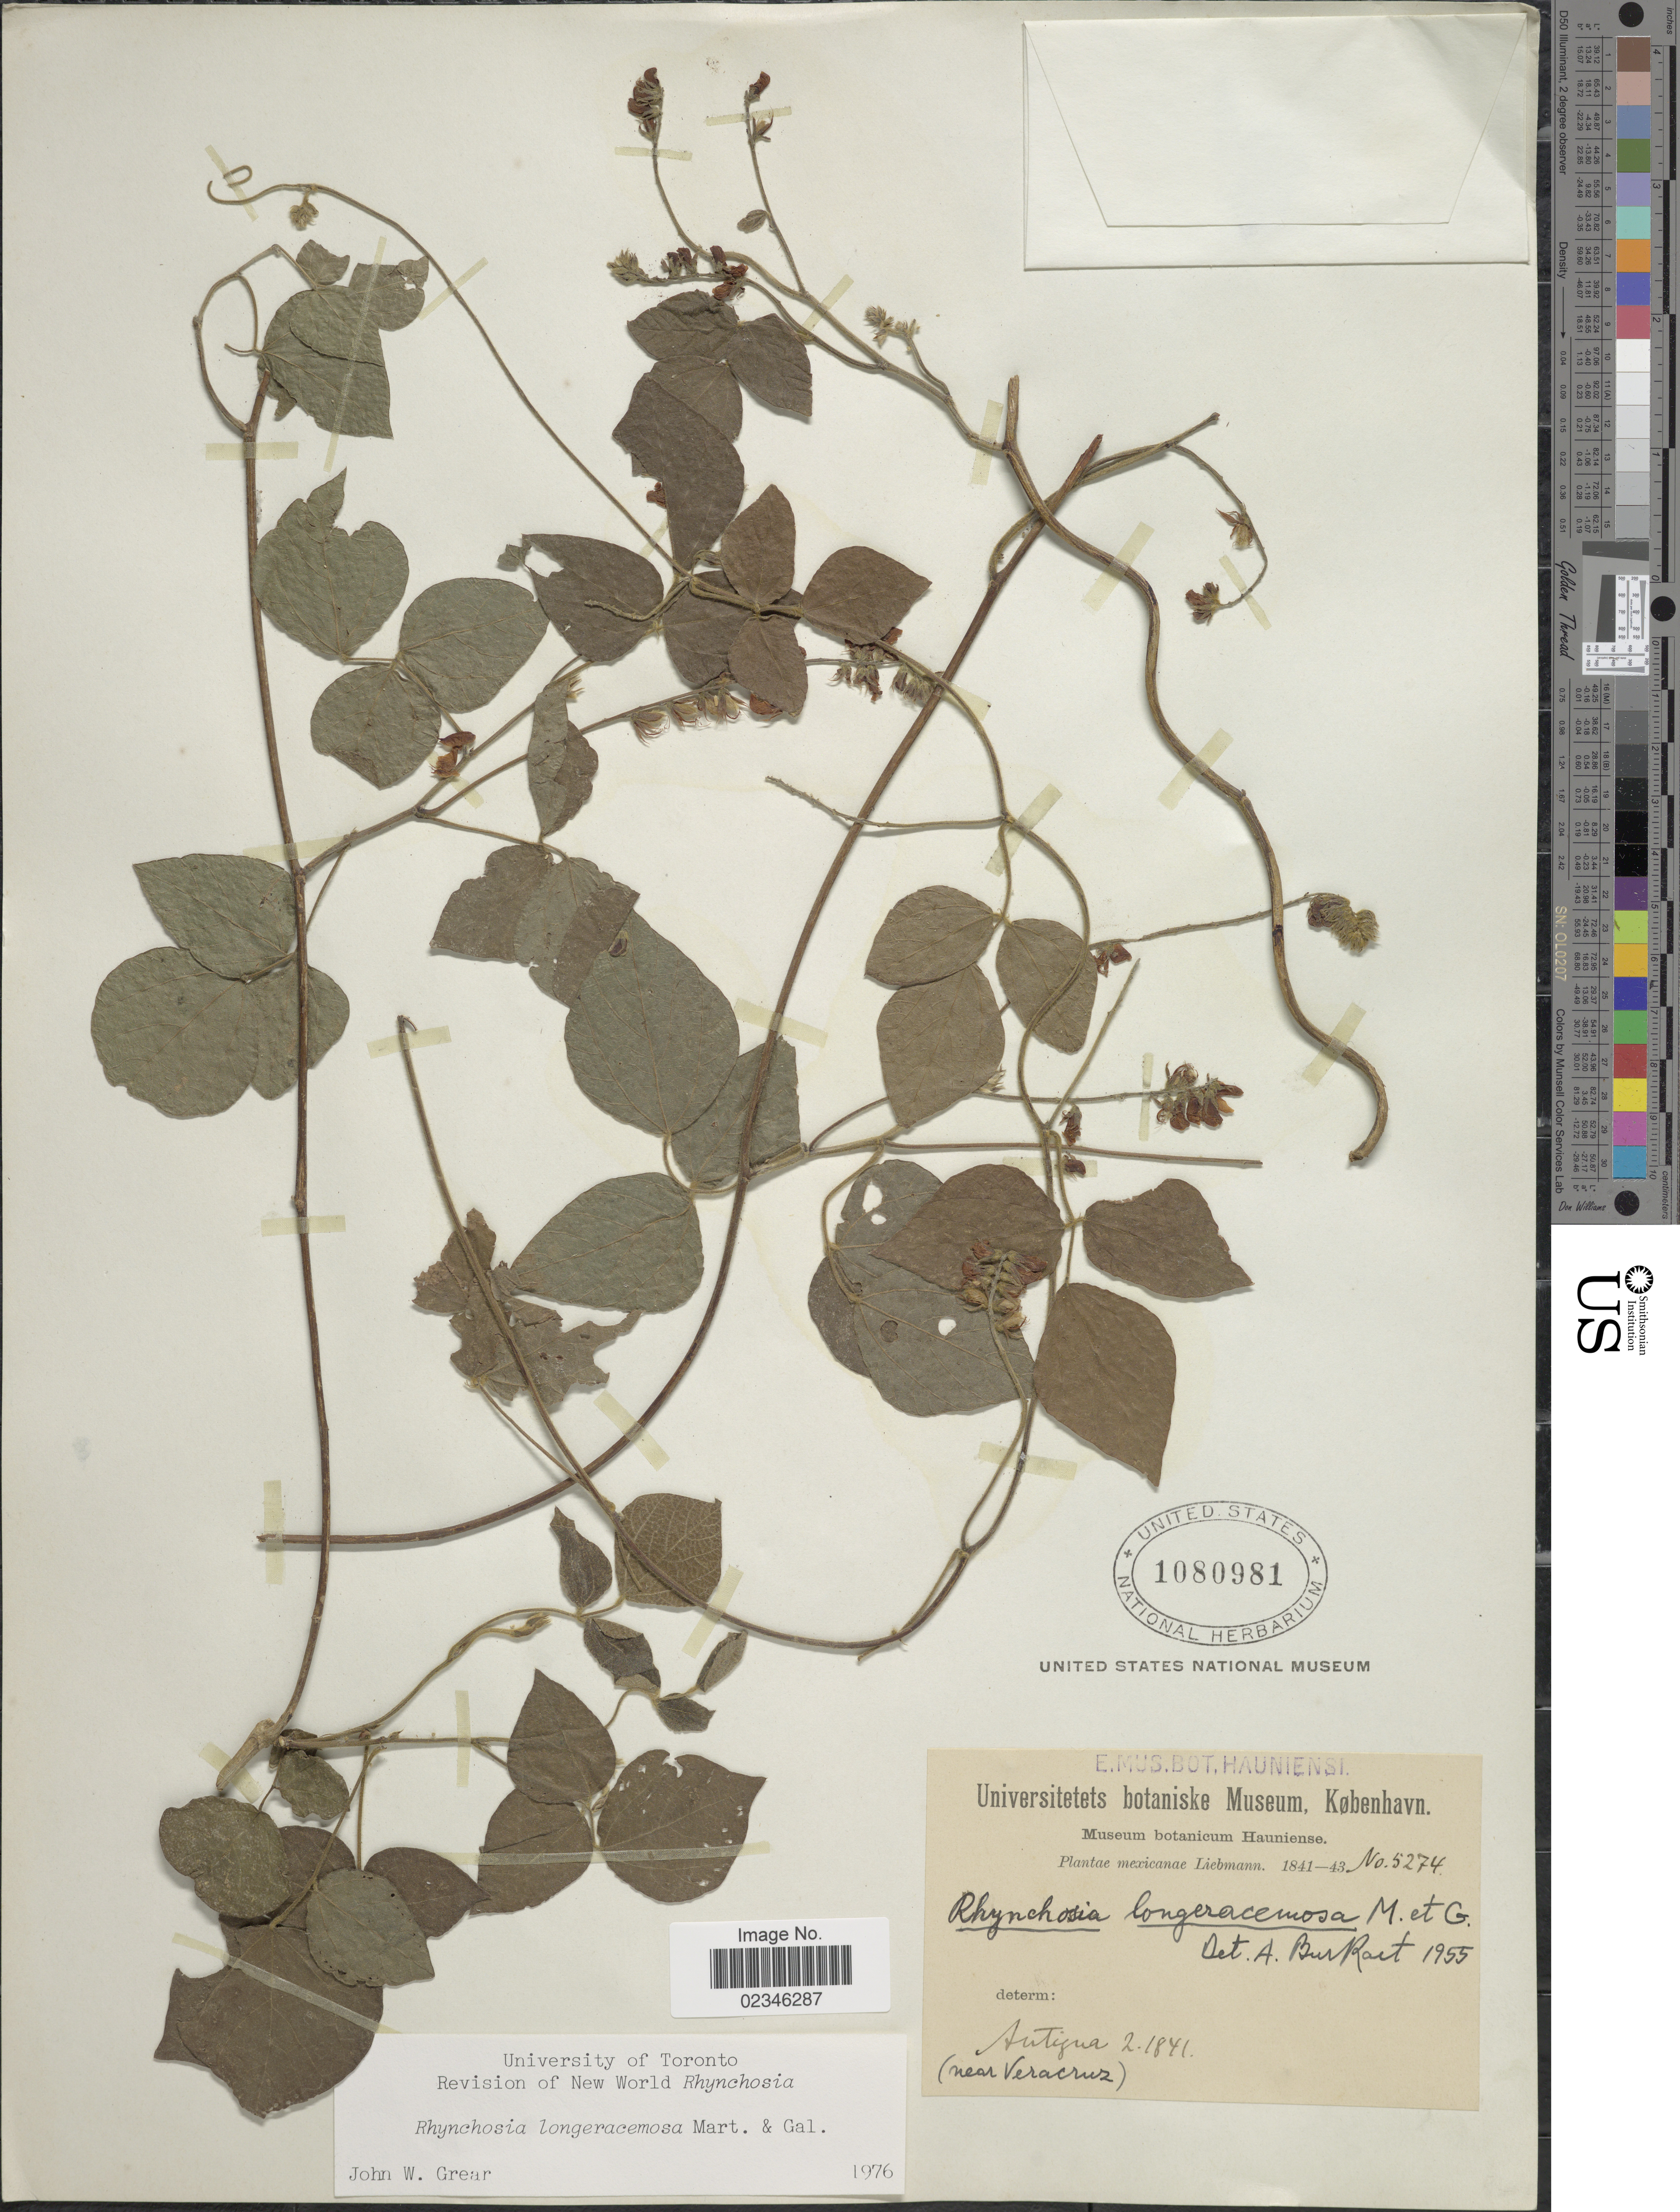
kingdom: Plantae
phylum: Tracheophyta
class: Magnoliopsida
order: Fabales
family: Fabaceae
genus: Rhynchosia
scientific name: Rhynchosia longeracemosa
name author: M. Martens & Galeotti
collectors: Liebmann, --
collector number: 5274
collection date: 1841-02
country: Mexico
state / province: Veracruz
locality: Antigua (near Veracruz)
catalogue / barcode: US 1080981